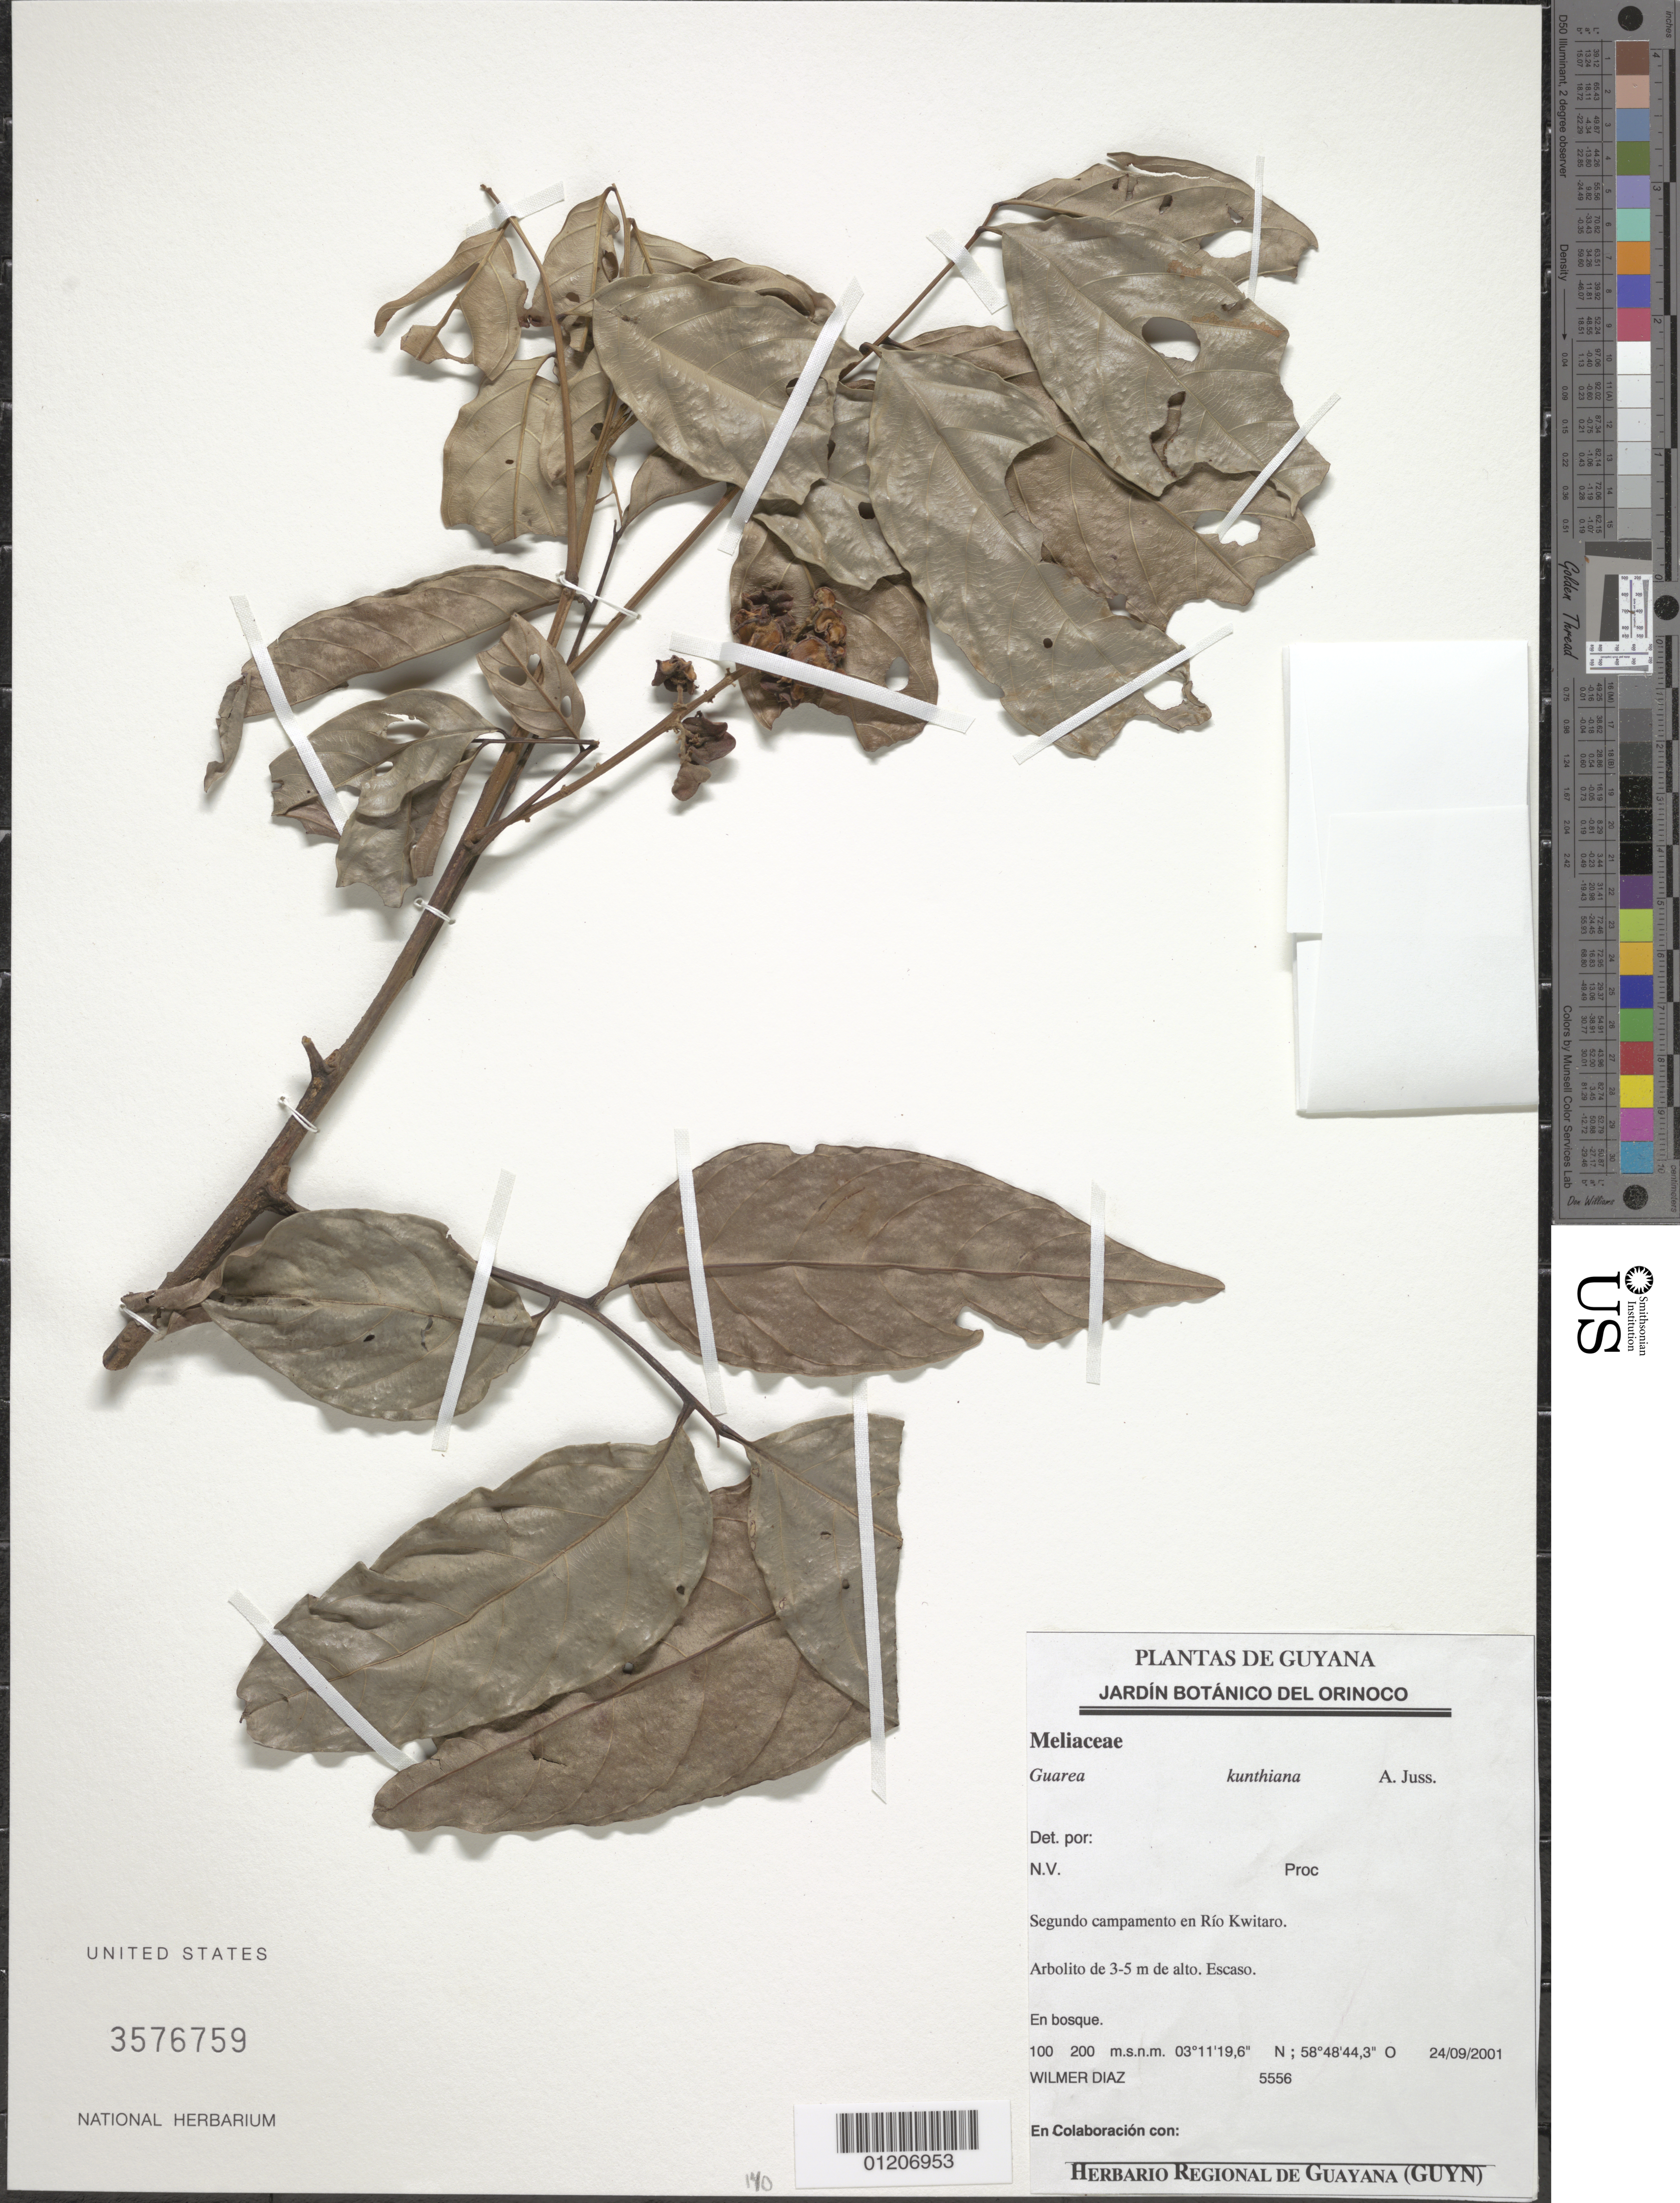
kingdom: Plantae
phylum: Tracheophyta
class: Magnoliopsida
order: Sapindales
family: Meliaceae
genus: Guarea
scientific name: Guarea kunthiana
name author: A. Juss.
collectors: W. Díaz P.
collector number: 5556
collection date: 2001-09-24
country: Guyana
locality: Segundo campamento en Rio Kwitaro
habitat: En bosque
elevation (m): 100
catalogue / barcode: US 3576759